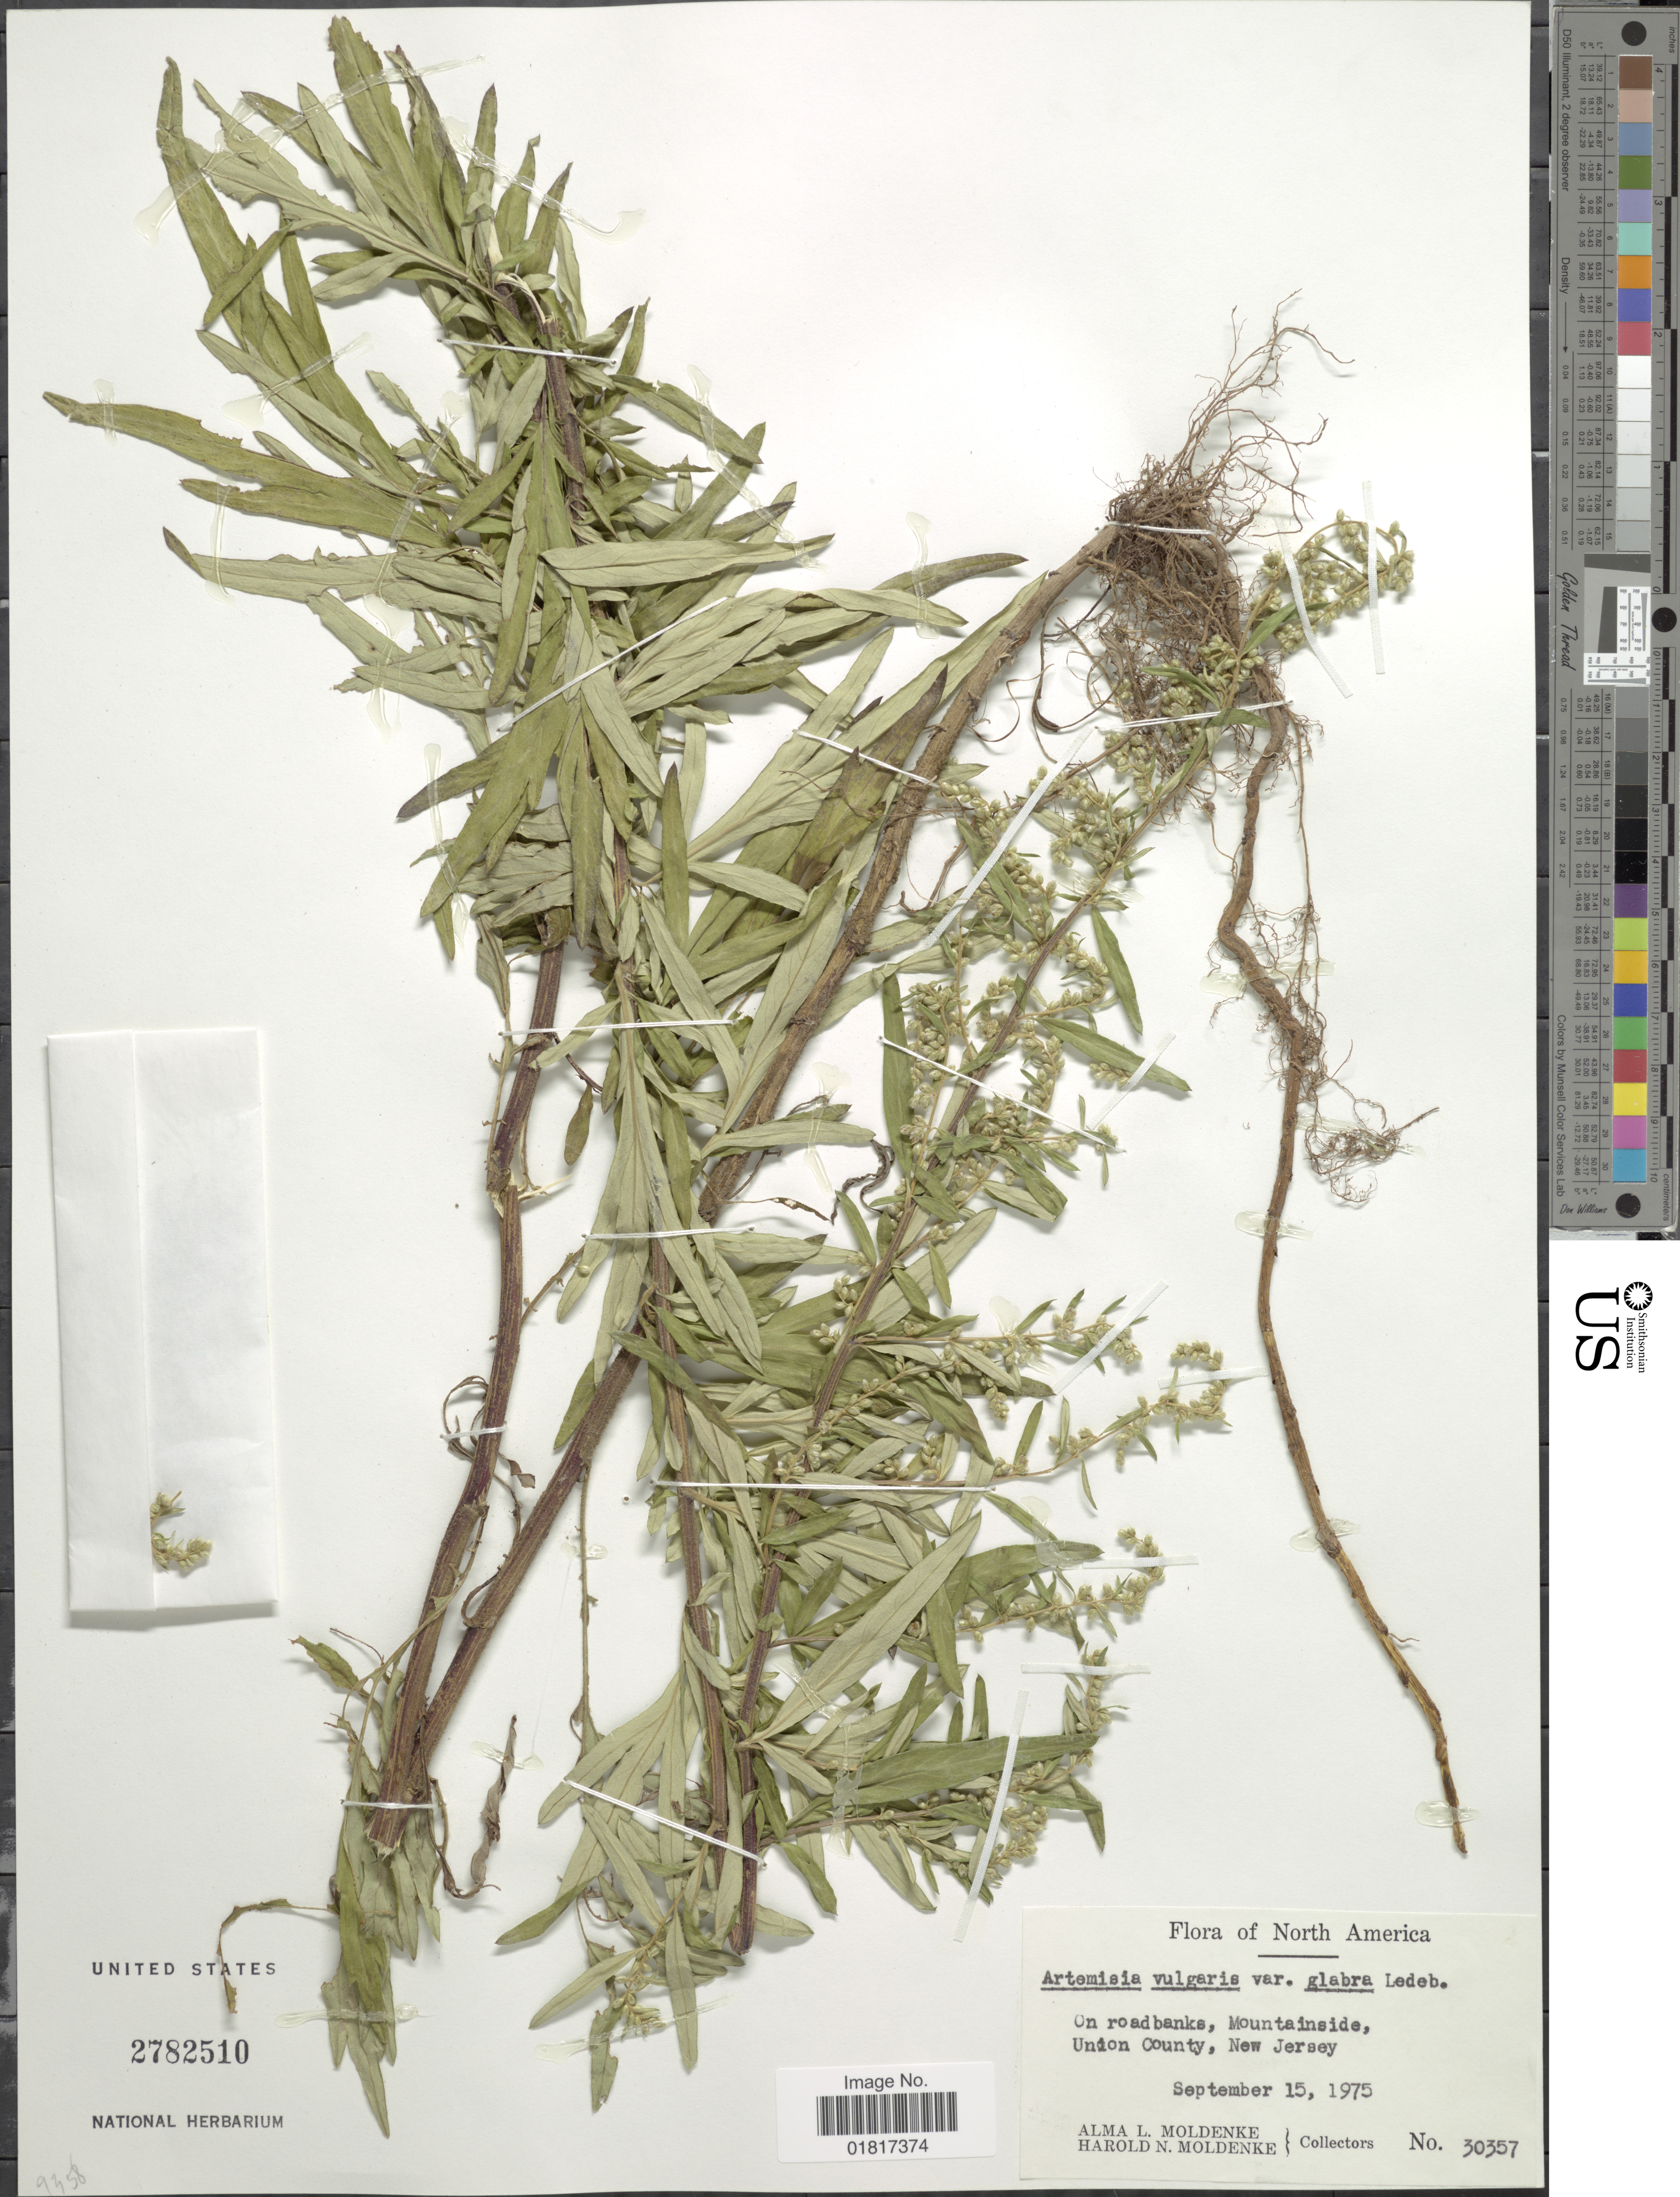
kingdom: Plantae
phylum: Tracheophyta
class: Magnoliopsida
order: Asterales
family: Asteraceae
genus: Artemisia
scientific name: Artemisia vulgaris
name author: L.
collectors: A. L. Moldenke & H. N. Moldenke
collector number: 30357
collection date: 1975-09-15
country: United States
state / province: New Jersey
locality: On roadsidebanks, Mountainside, Union County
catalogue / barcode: US 2782510